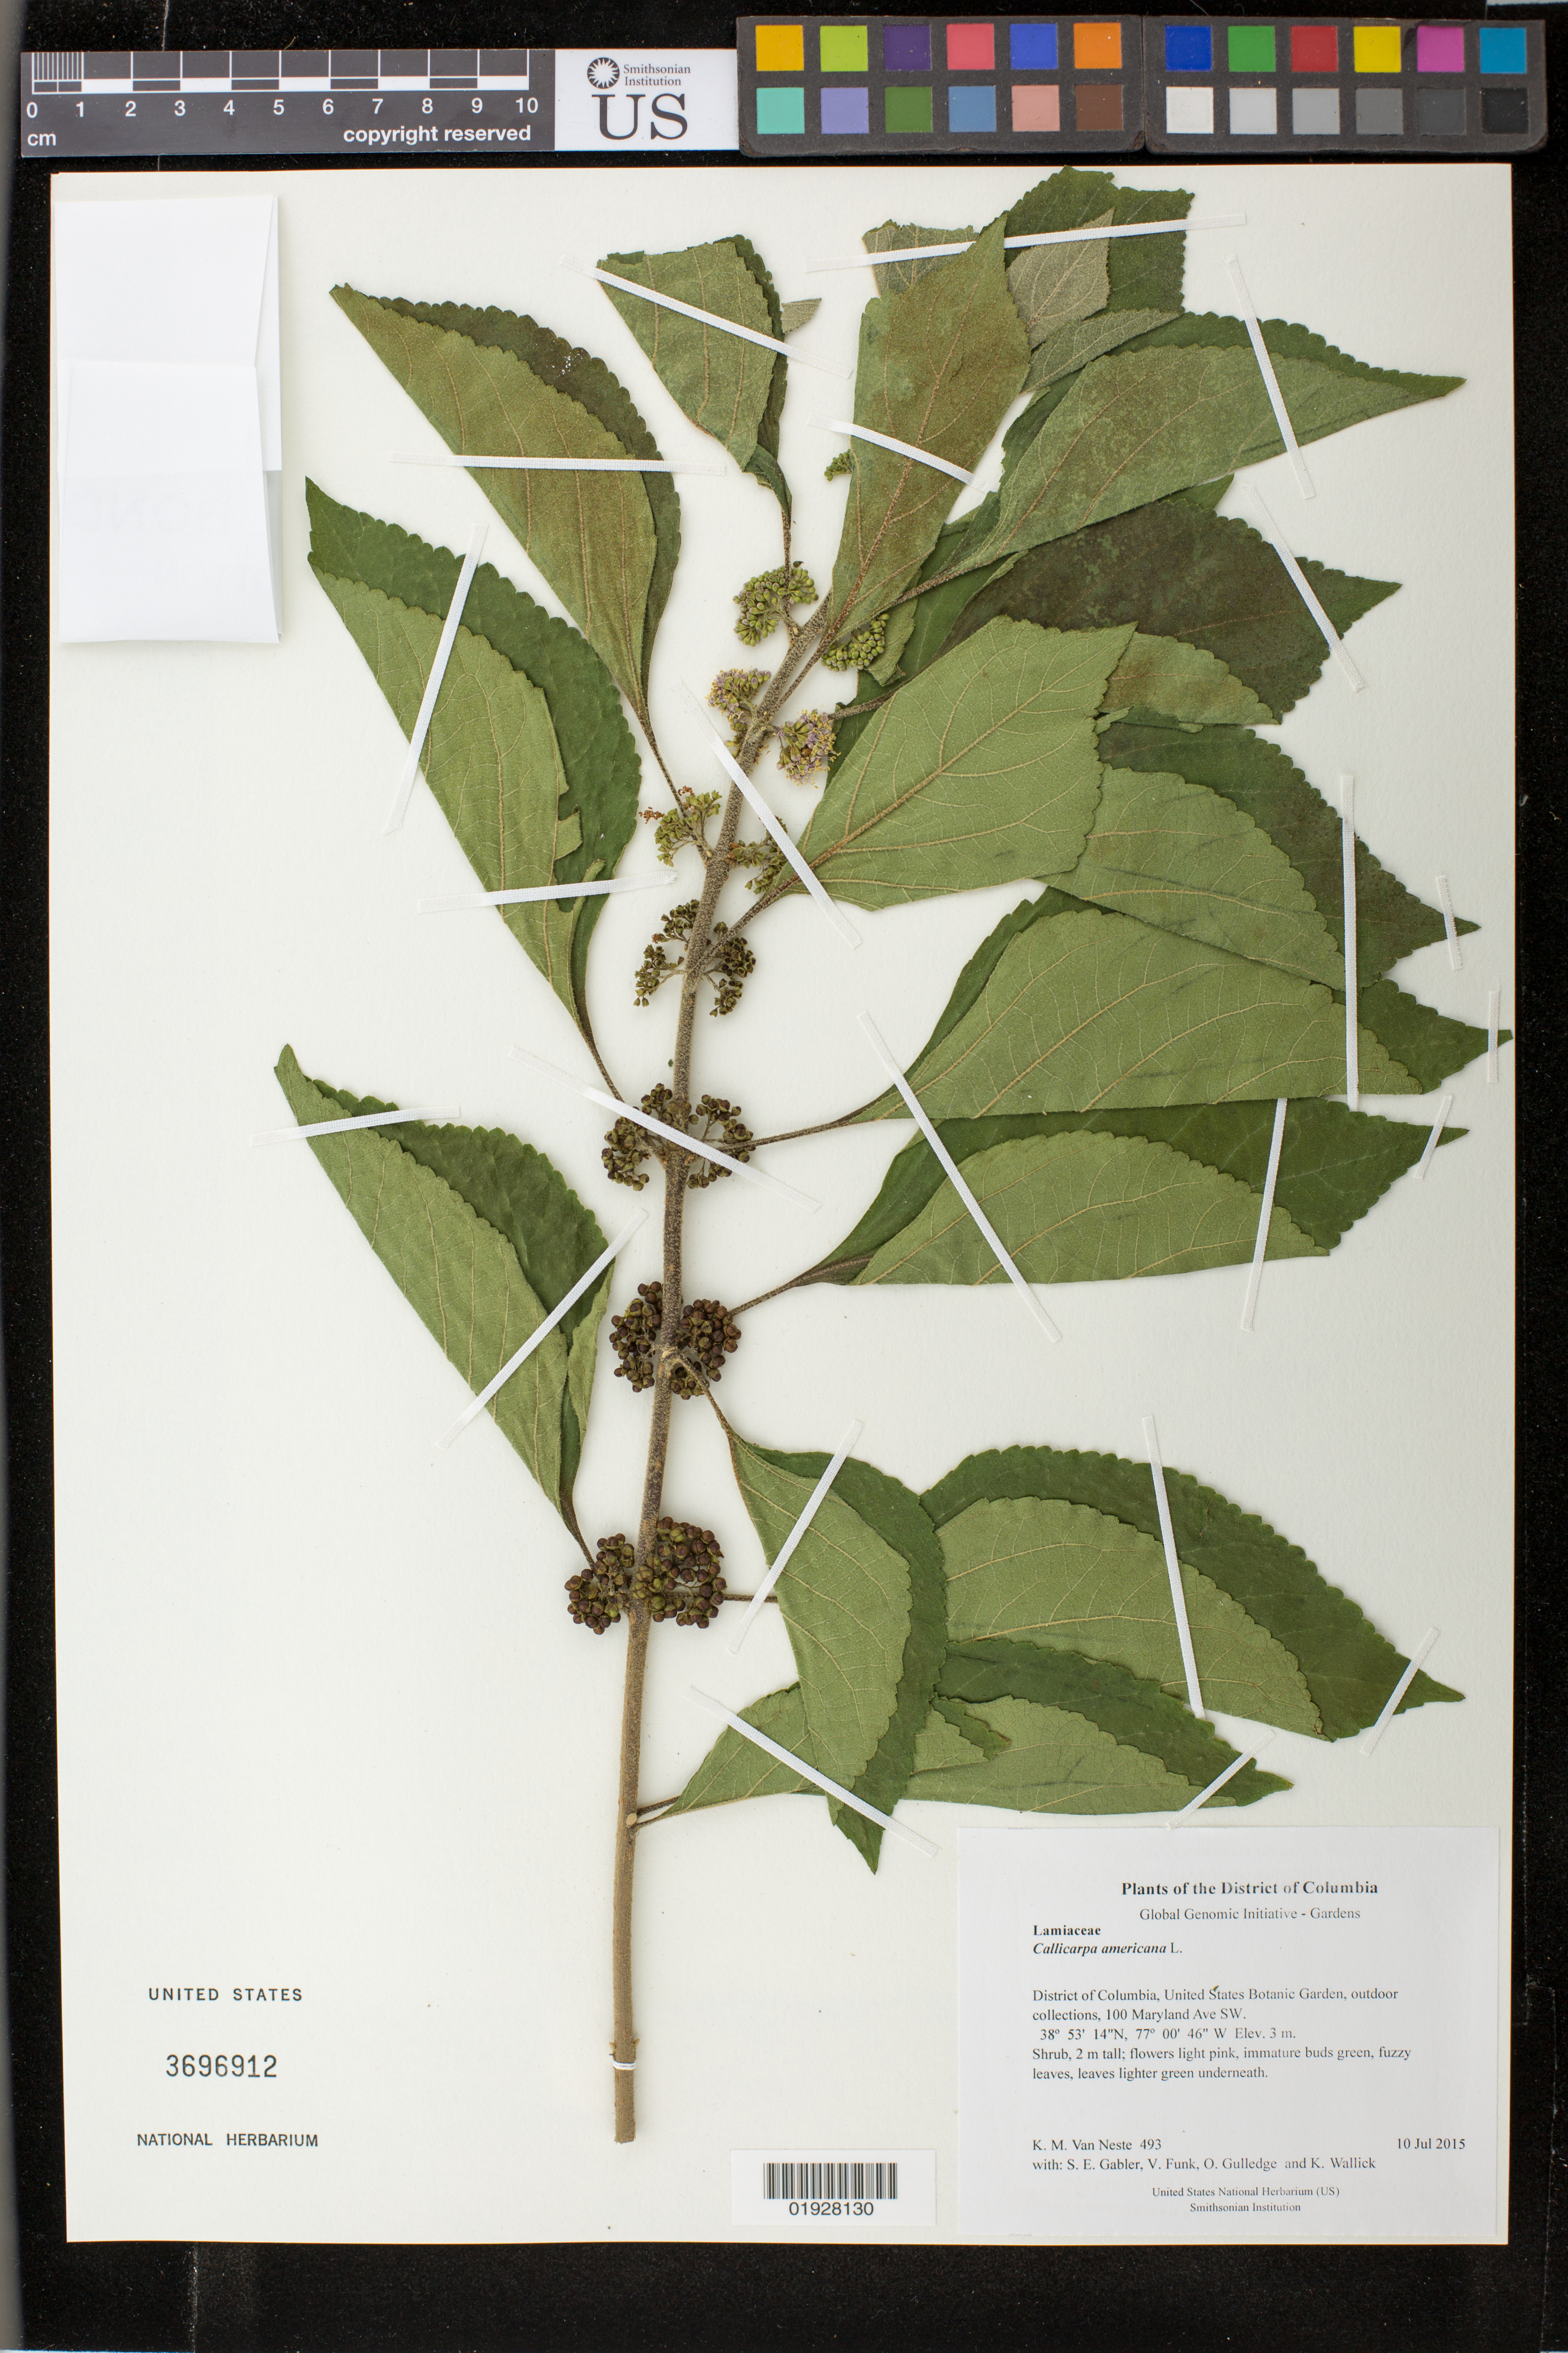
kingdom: Plantae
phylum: Tracheophyta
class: Magnoliopsida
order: Lamiales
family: Lamiaceae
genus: Callicarpa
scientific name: Callicarpa americana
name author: L.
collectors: K. M. Van Neste, S. E. Gabler, V. Funk, O. Gulledge & K. Wallick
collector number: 493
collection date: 2015-07-10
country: United States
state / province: District of Columbia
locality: United States Botanic Garden, outdoor collections, 100 Maryland Ave SW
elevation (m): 3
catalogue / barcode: US 3696912